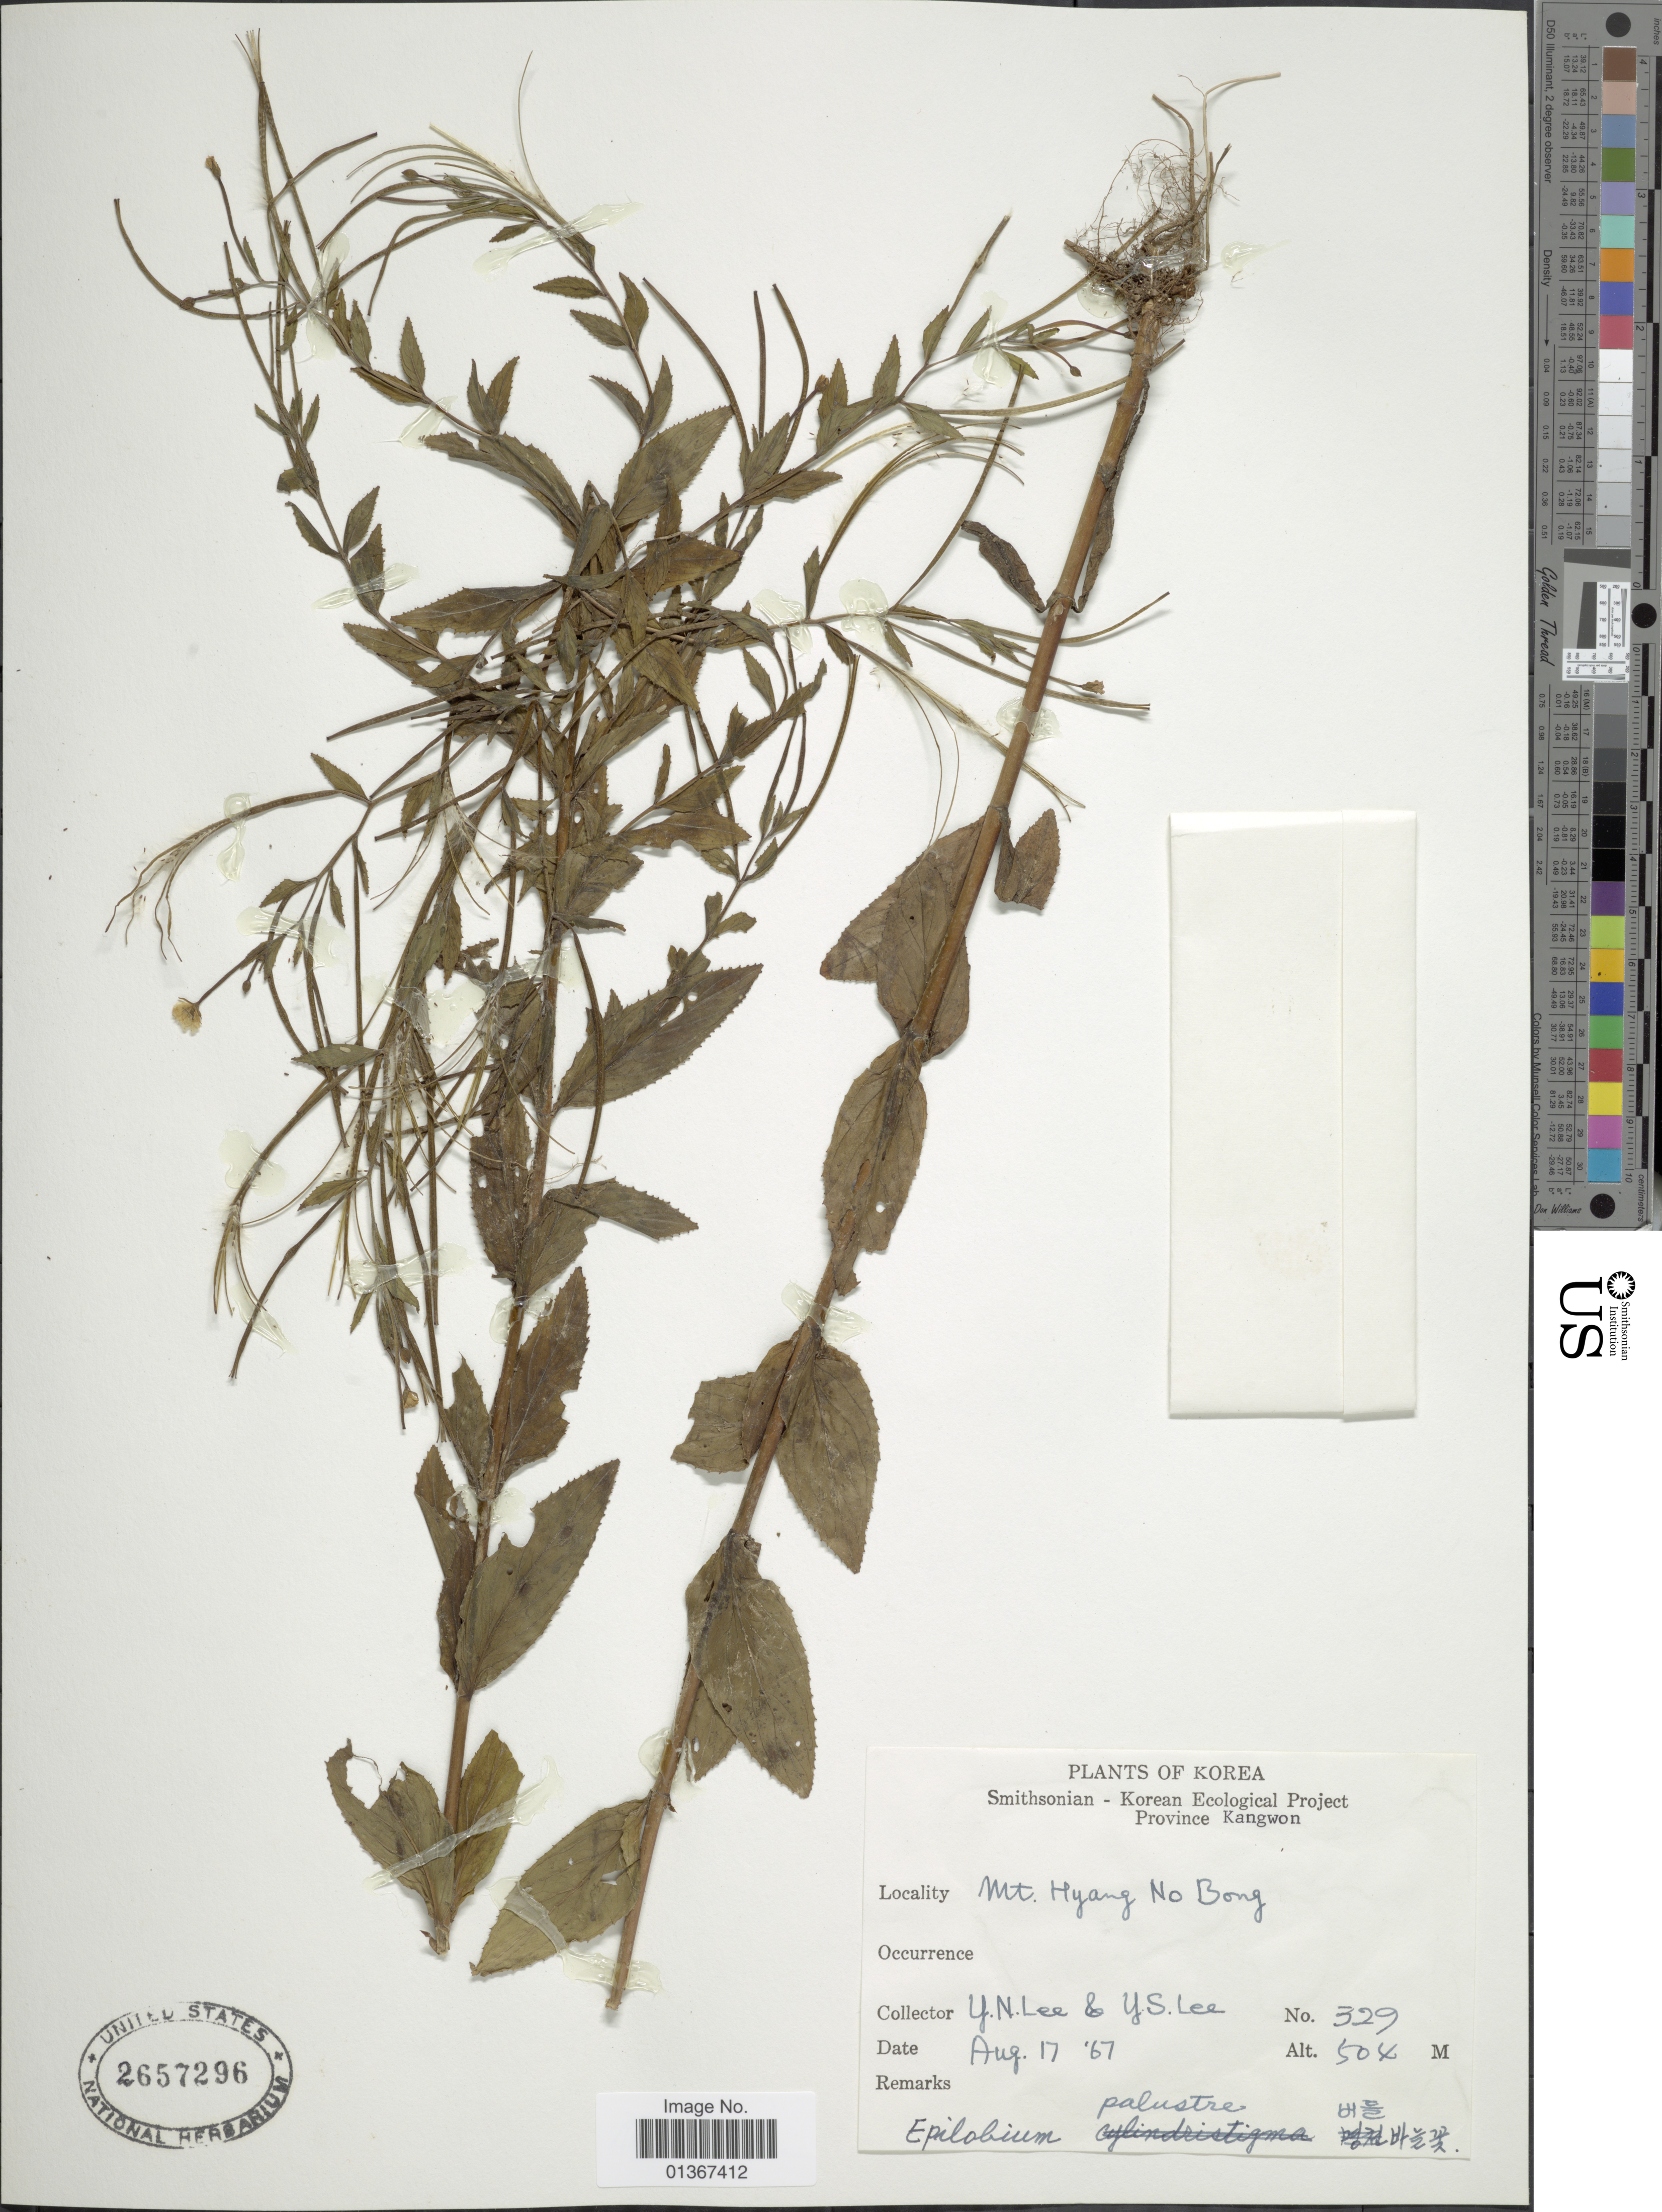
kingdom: Plantae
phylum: Tracheophyta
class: Magnoliopsida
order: Myrtales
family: Onagraceae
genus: Epilobium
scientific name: Epilobium palustre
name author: L.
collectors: Y. N. Lee & Y. S. Lee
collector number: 329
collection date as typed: Transcribed d/m/y: 17/8/67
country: North Korea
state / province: Kangwon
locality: Mt. Hyang No Bong.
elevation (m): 504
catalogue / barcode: US 2657296